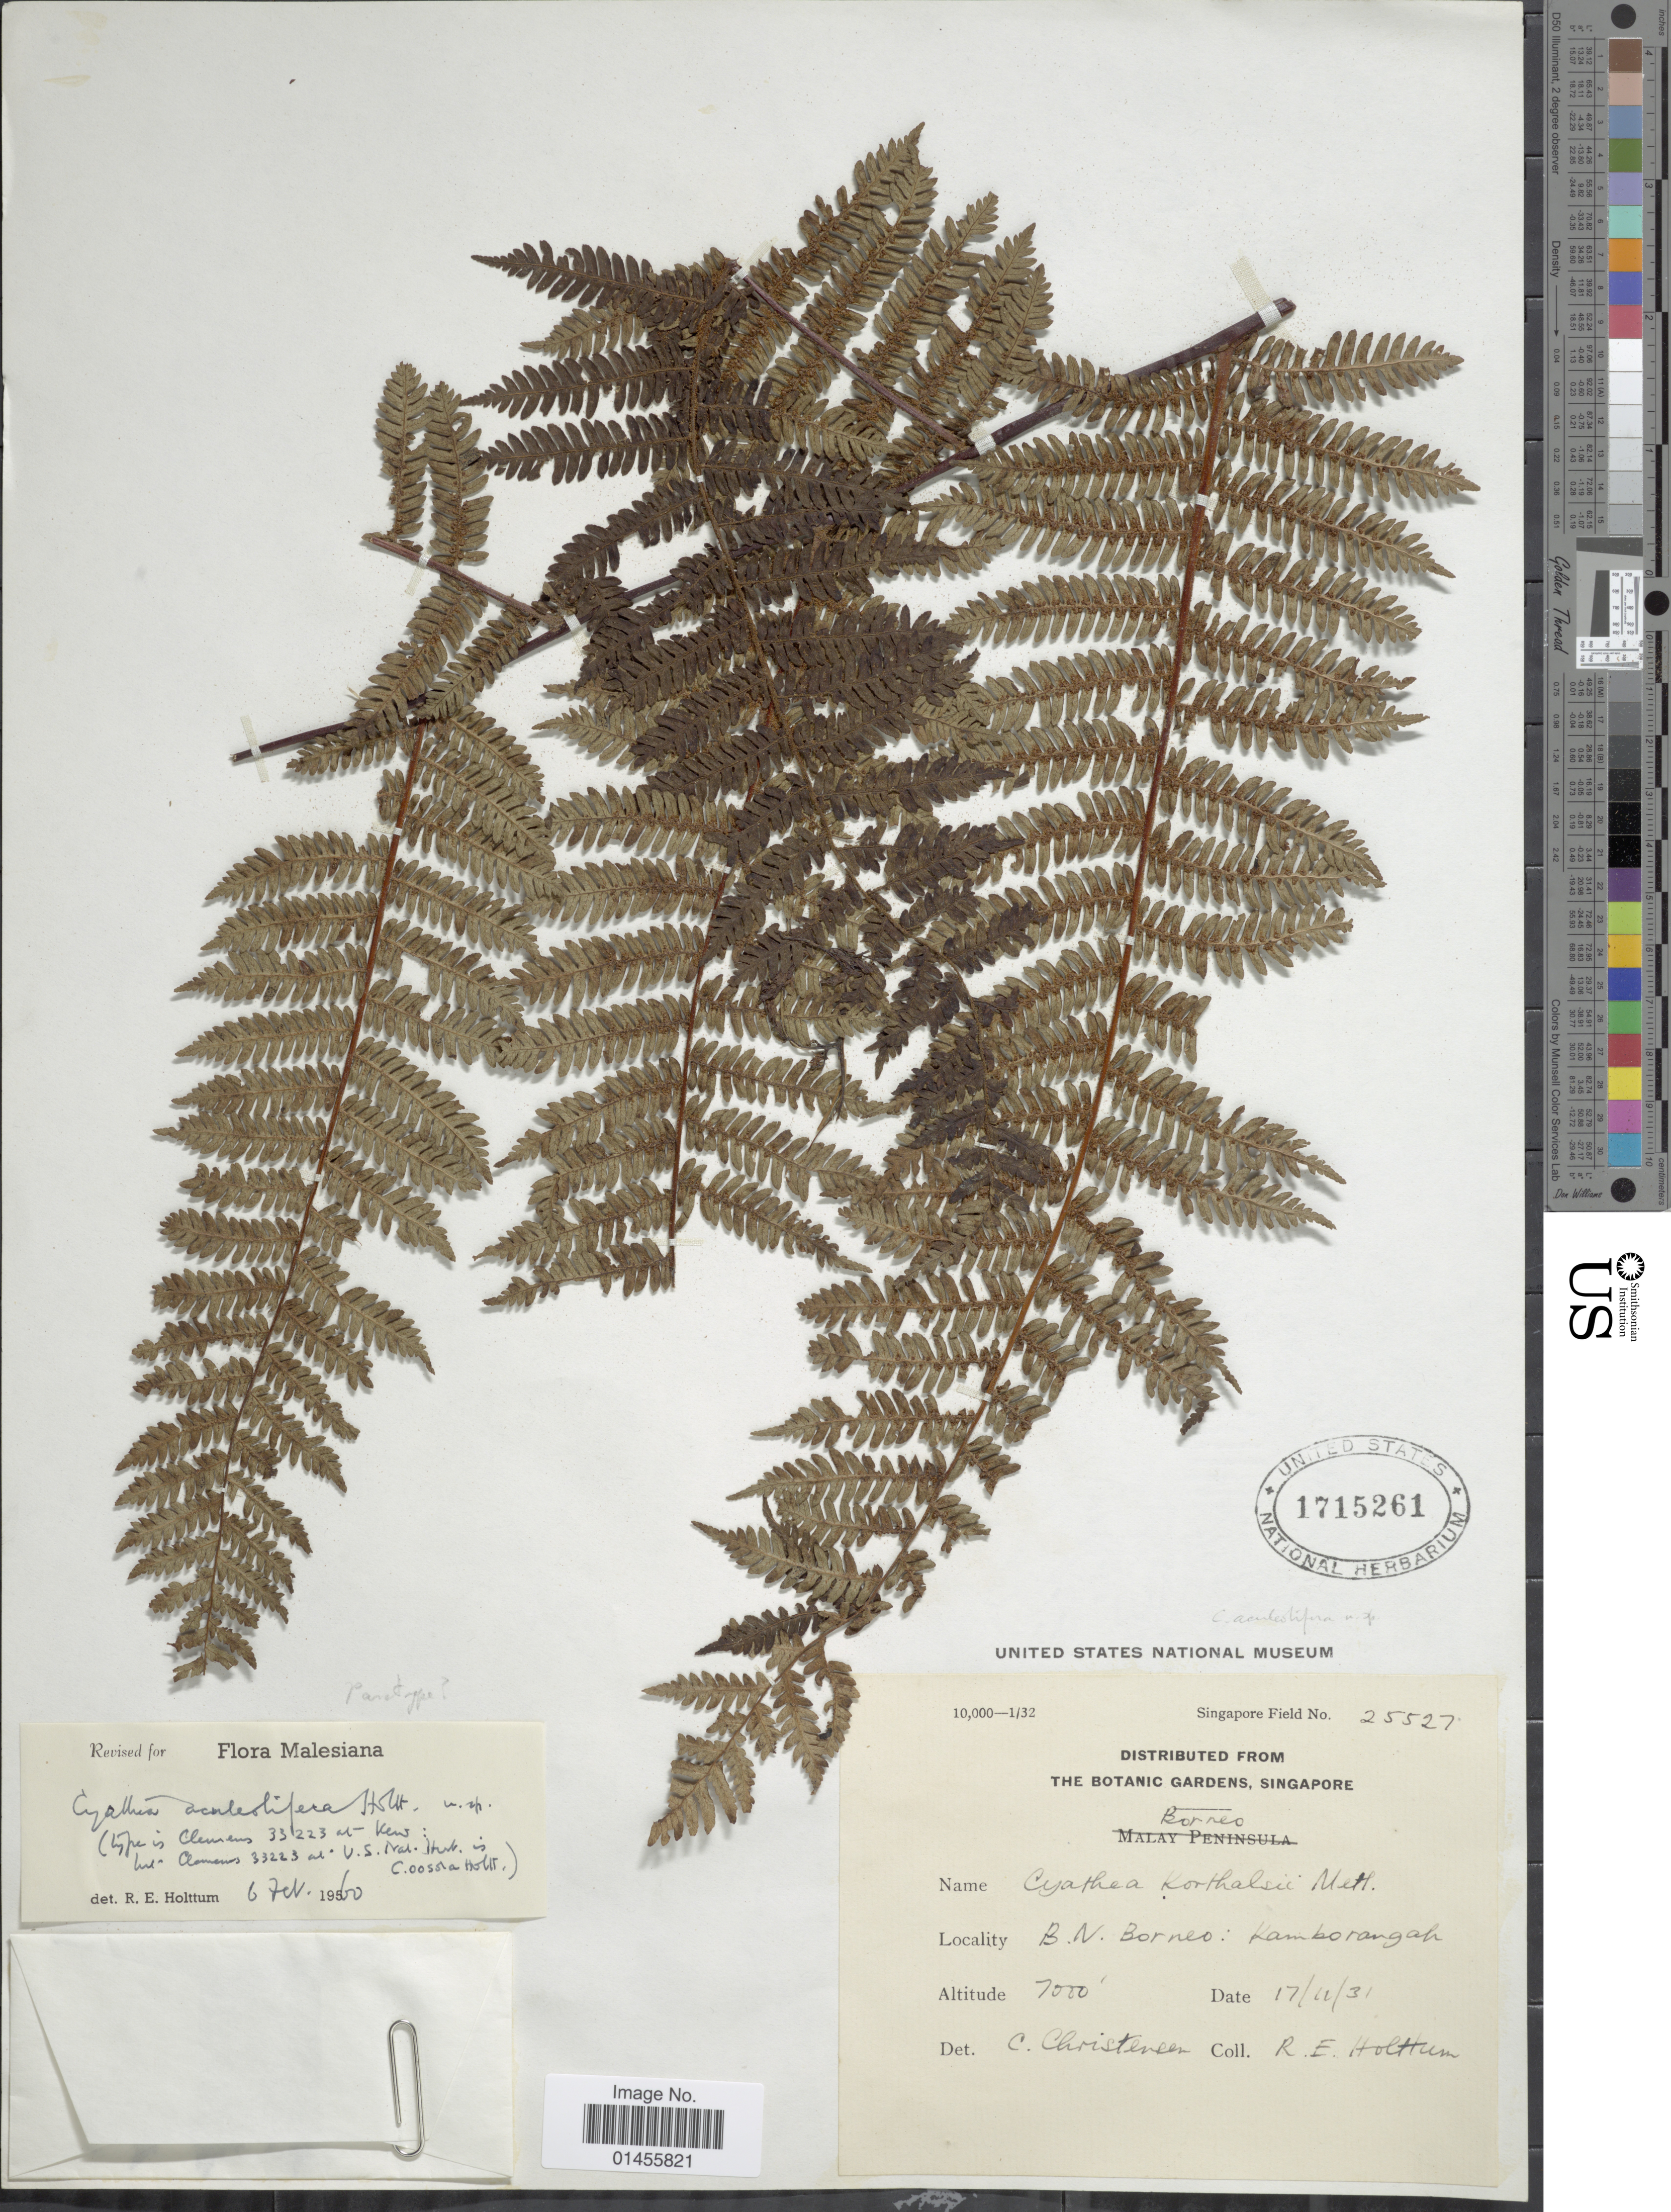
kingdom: Plantae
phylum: Tracheophyta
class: Polypodiopsida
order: Cyatheales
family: Cyatheaceae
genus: Alsophila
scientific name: Alsophila sp.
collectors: R. E. Holttum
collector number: Singapore Field 25527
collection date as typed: Transcribed d/m/y: 17/11/31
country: Malaysia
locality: B. N. BorneoL Kamborangah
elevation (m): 2134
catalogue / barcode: US 1715261